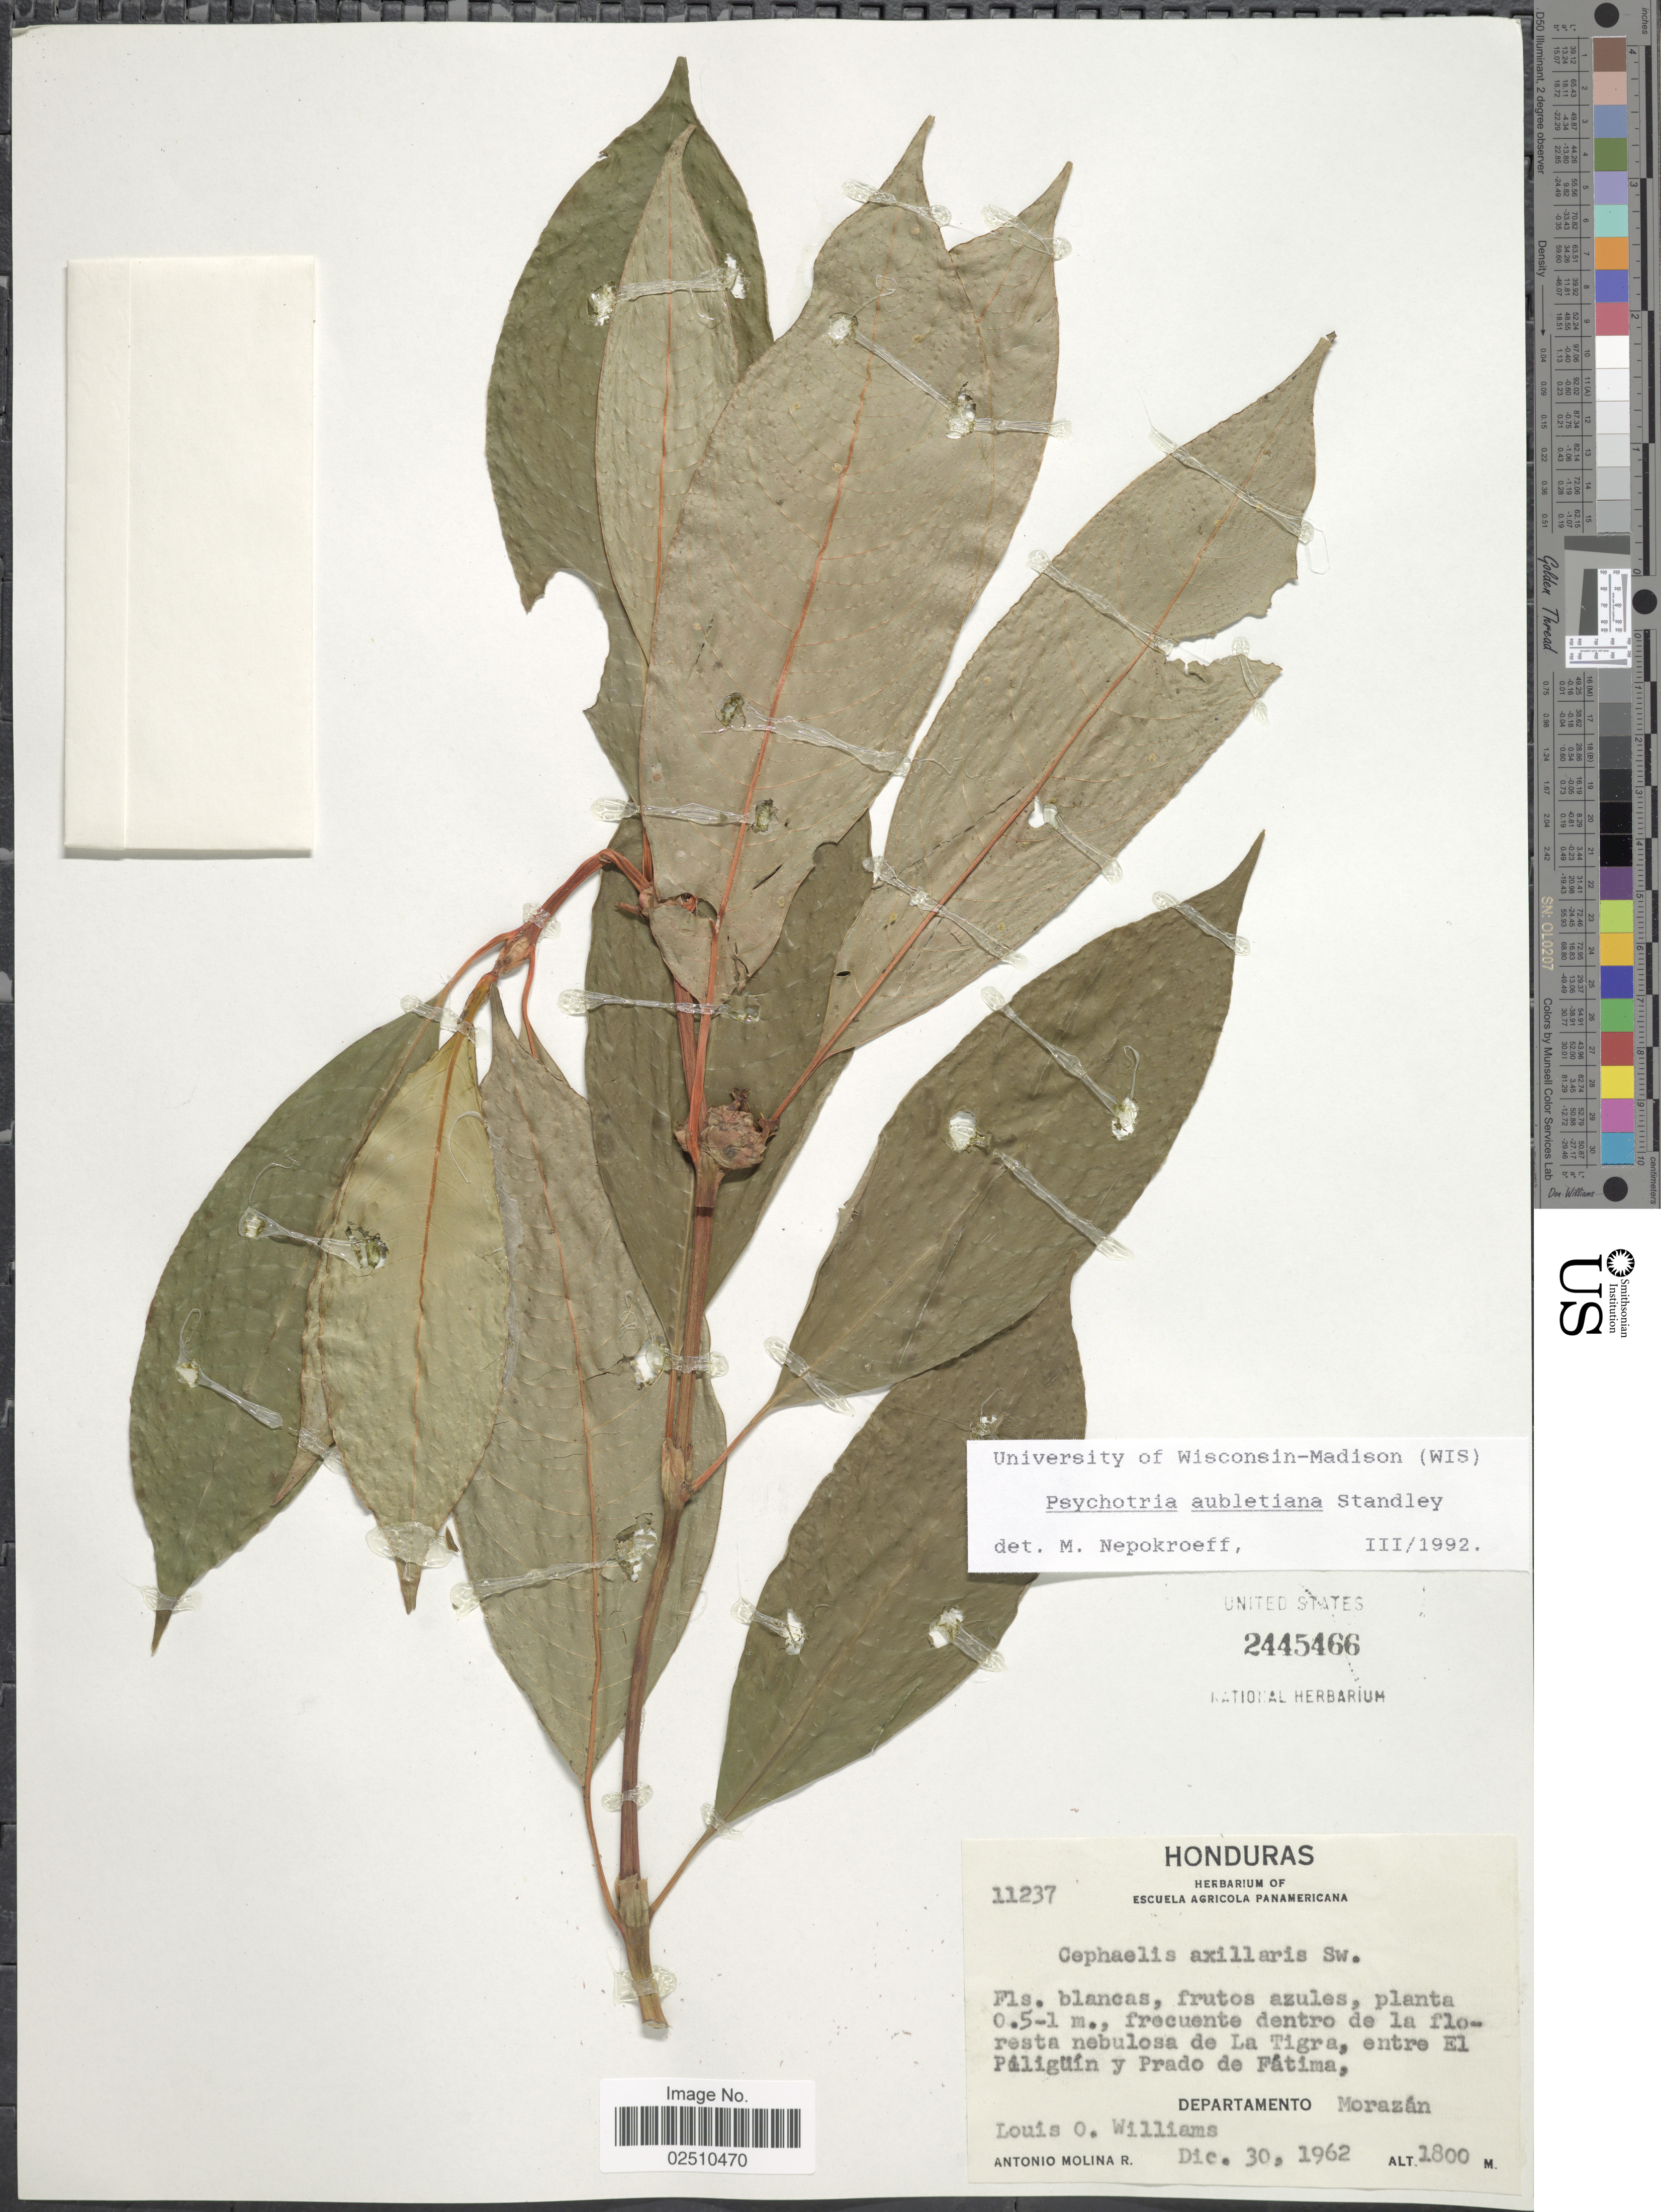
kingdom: Plantae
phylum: Tracheophyta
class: Magnoliopsida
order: Gentianales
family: Rubiaceae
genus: Psychotria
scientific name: Psychotria aubletiana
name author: Steyerm.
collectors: L. O. Williams & A. Molina R.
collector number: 11237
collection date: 1962-12-30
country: Honduras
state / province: Fco. Morazán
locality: La Tigra, entre El Piliguin y Prado de Fátima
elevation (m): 1800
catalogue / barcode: US 2445466